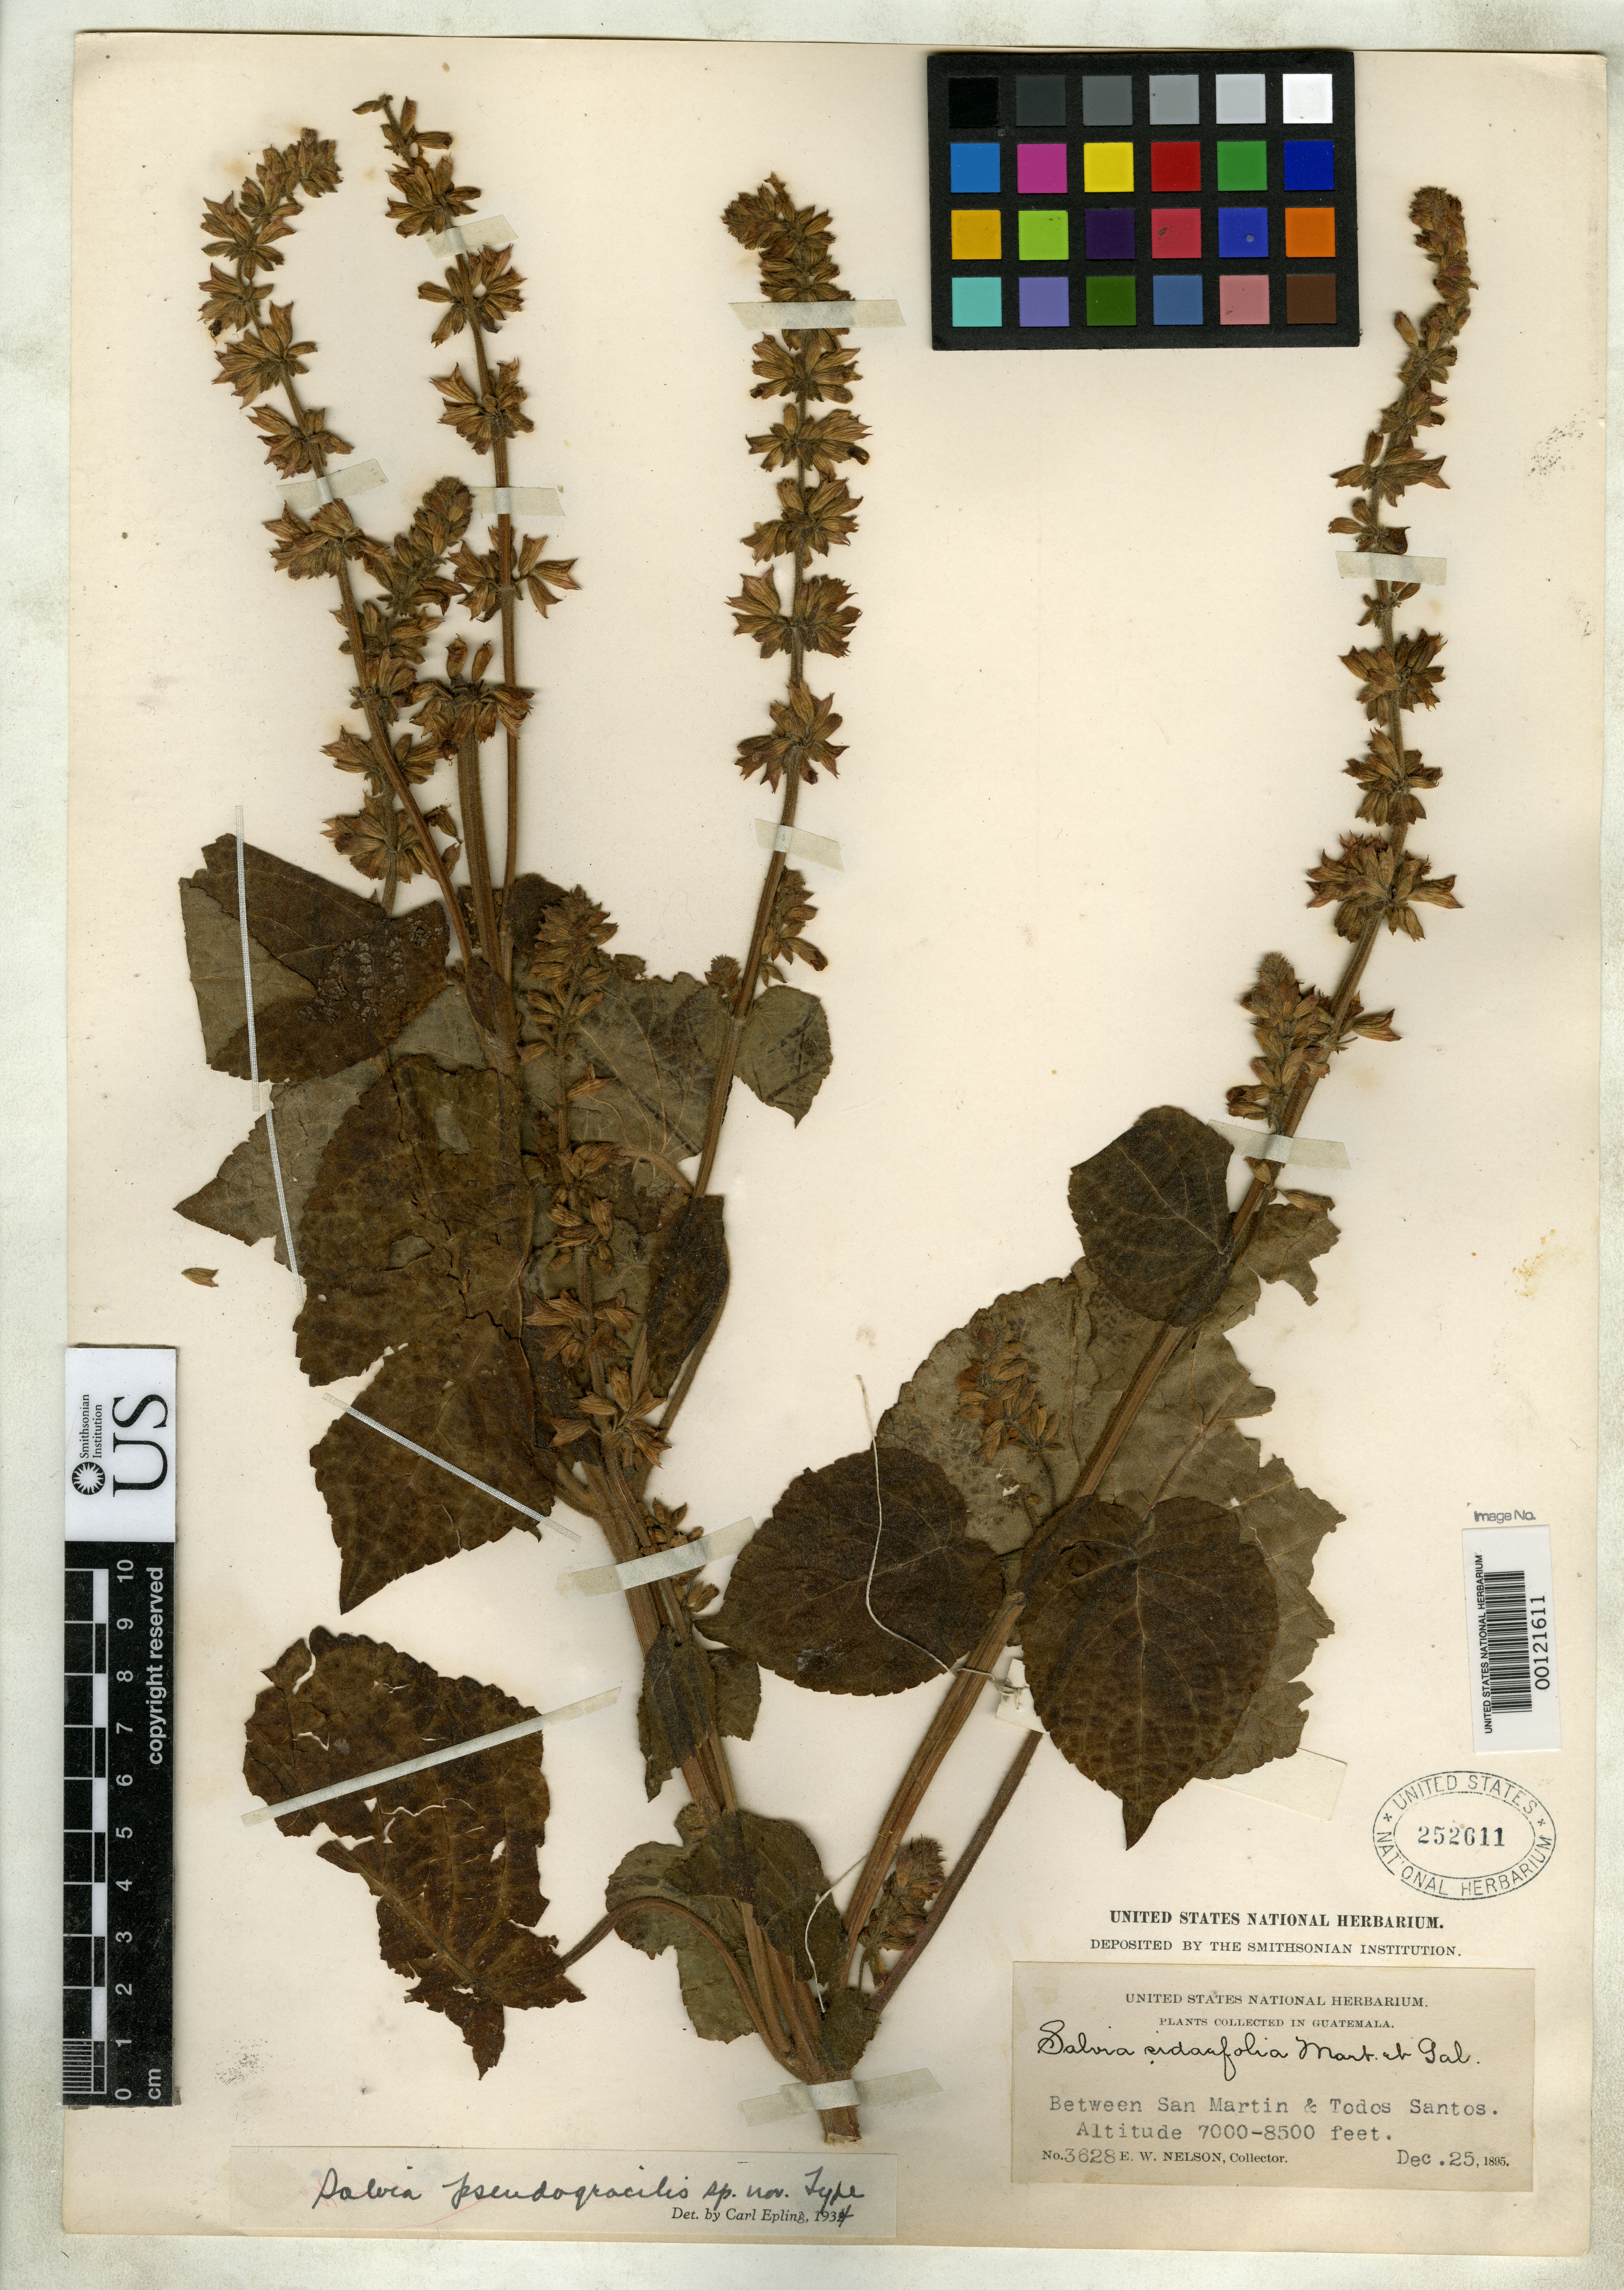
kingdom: Plantae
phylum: Tracheophyta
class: Magnoliopsida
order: Lamiales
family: Lamiaceae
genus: Salvia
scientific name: Salvia pseudogracilis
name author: Epling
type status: Holotype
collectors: E. W. Nelson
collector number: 3628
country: Guatemala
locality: Between San Martin & Todos Santos.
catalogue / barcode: US 252611